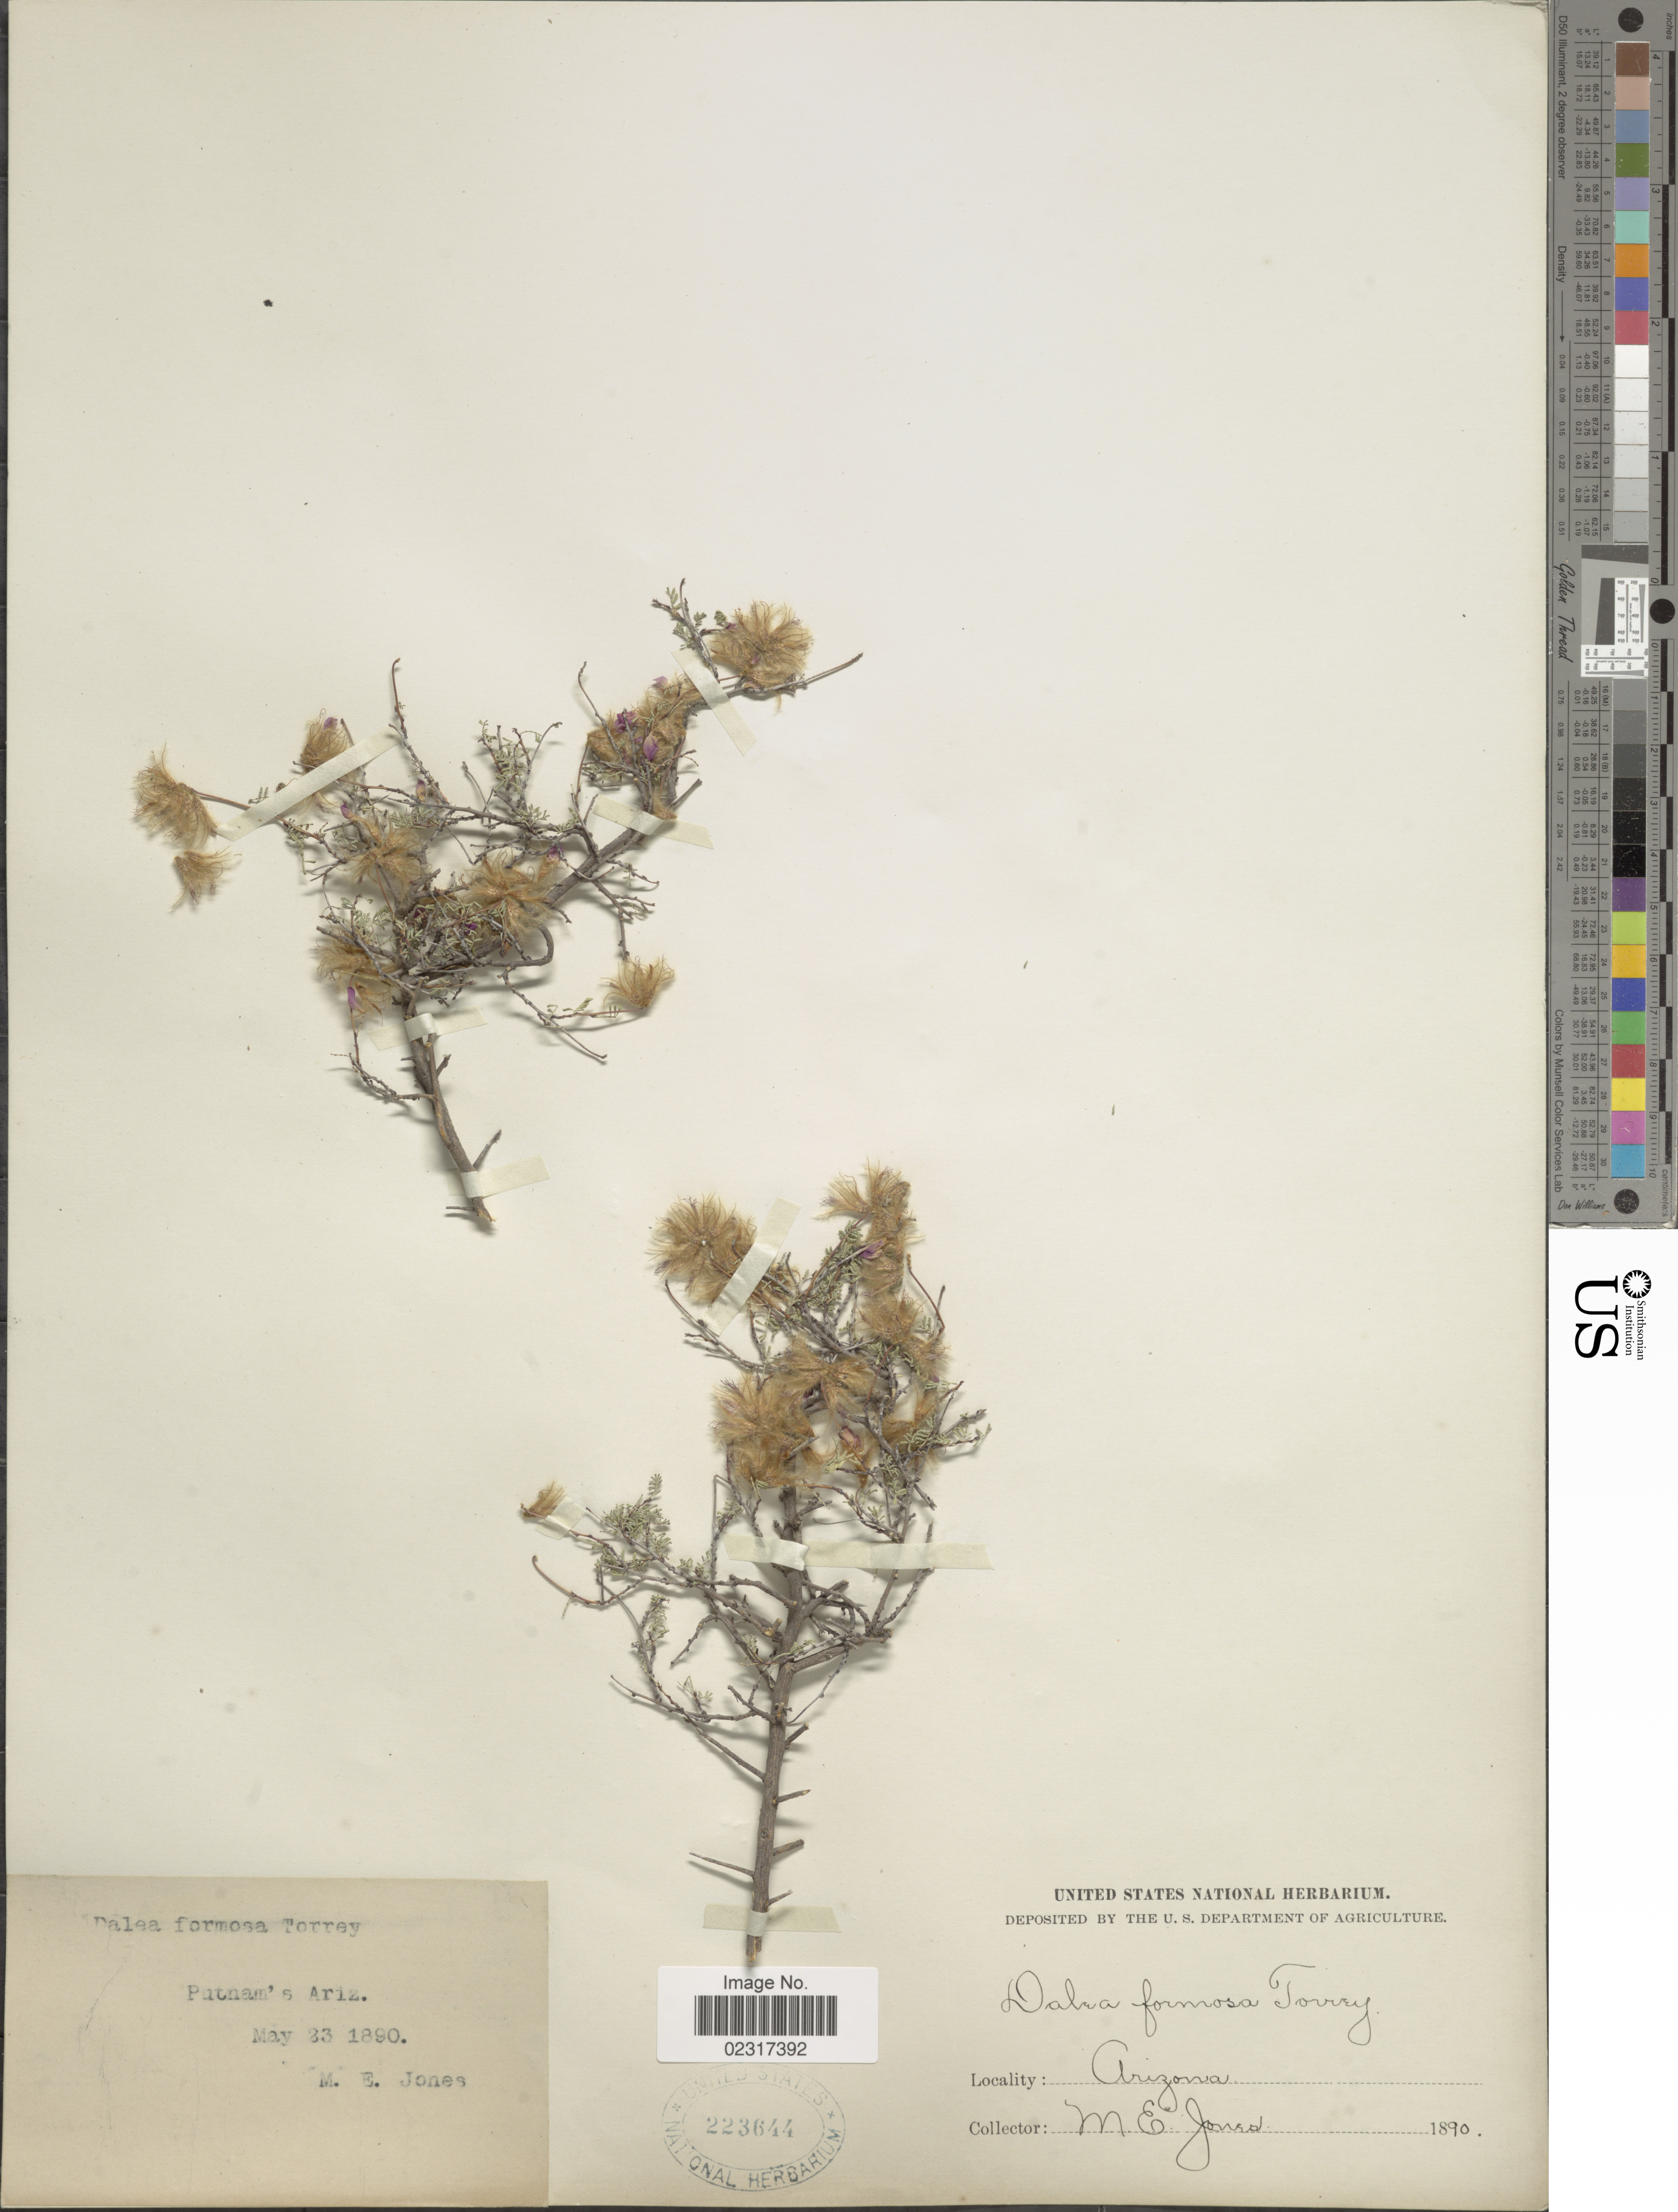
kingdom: Plantae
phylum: Tracheophyta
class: Magnoliopsida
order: Fabales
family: Fabaceae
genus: Dalea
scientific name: Dalea formosa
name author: Torr.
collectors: M. E. Jones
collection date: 1890-05-23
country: United States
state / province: Arizona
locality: Patnam's Ariz.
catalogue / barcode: US 223644